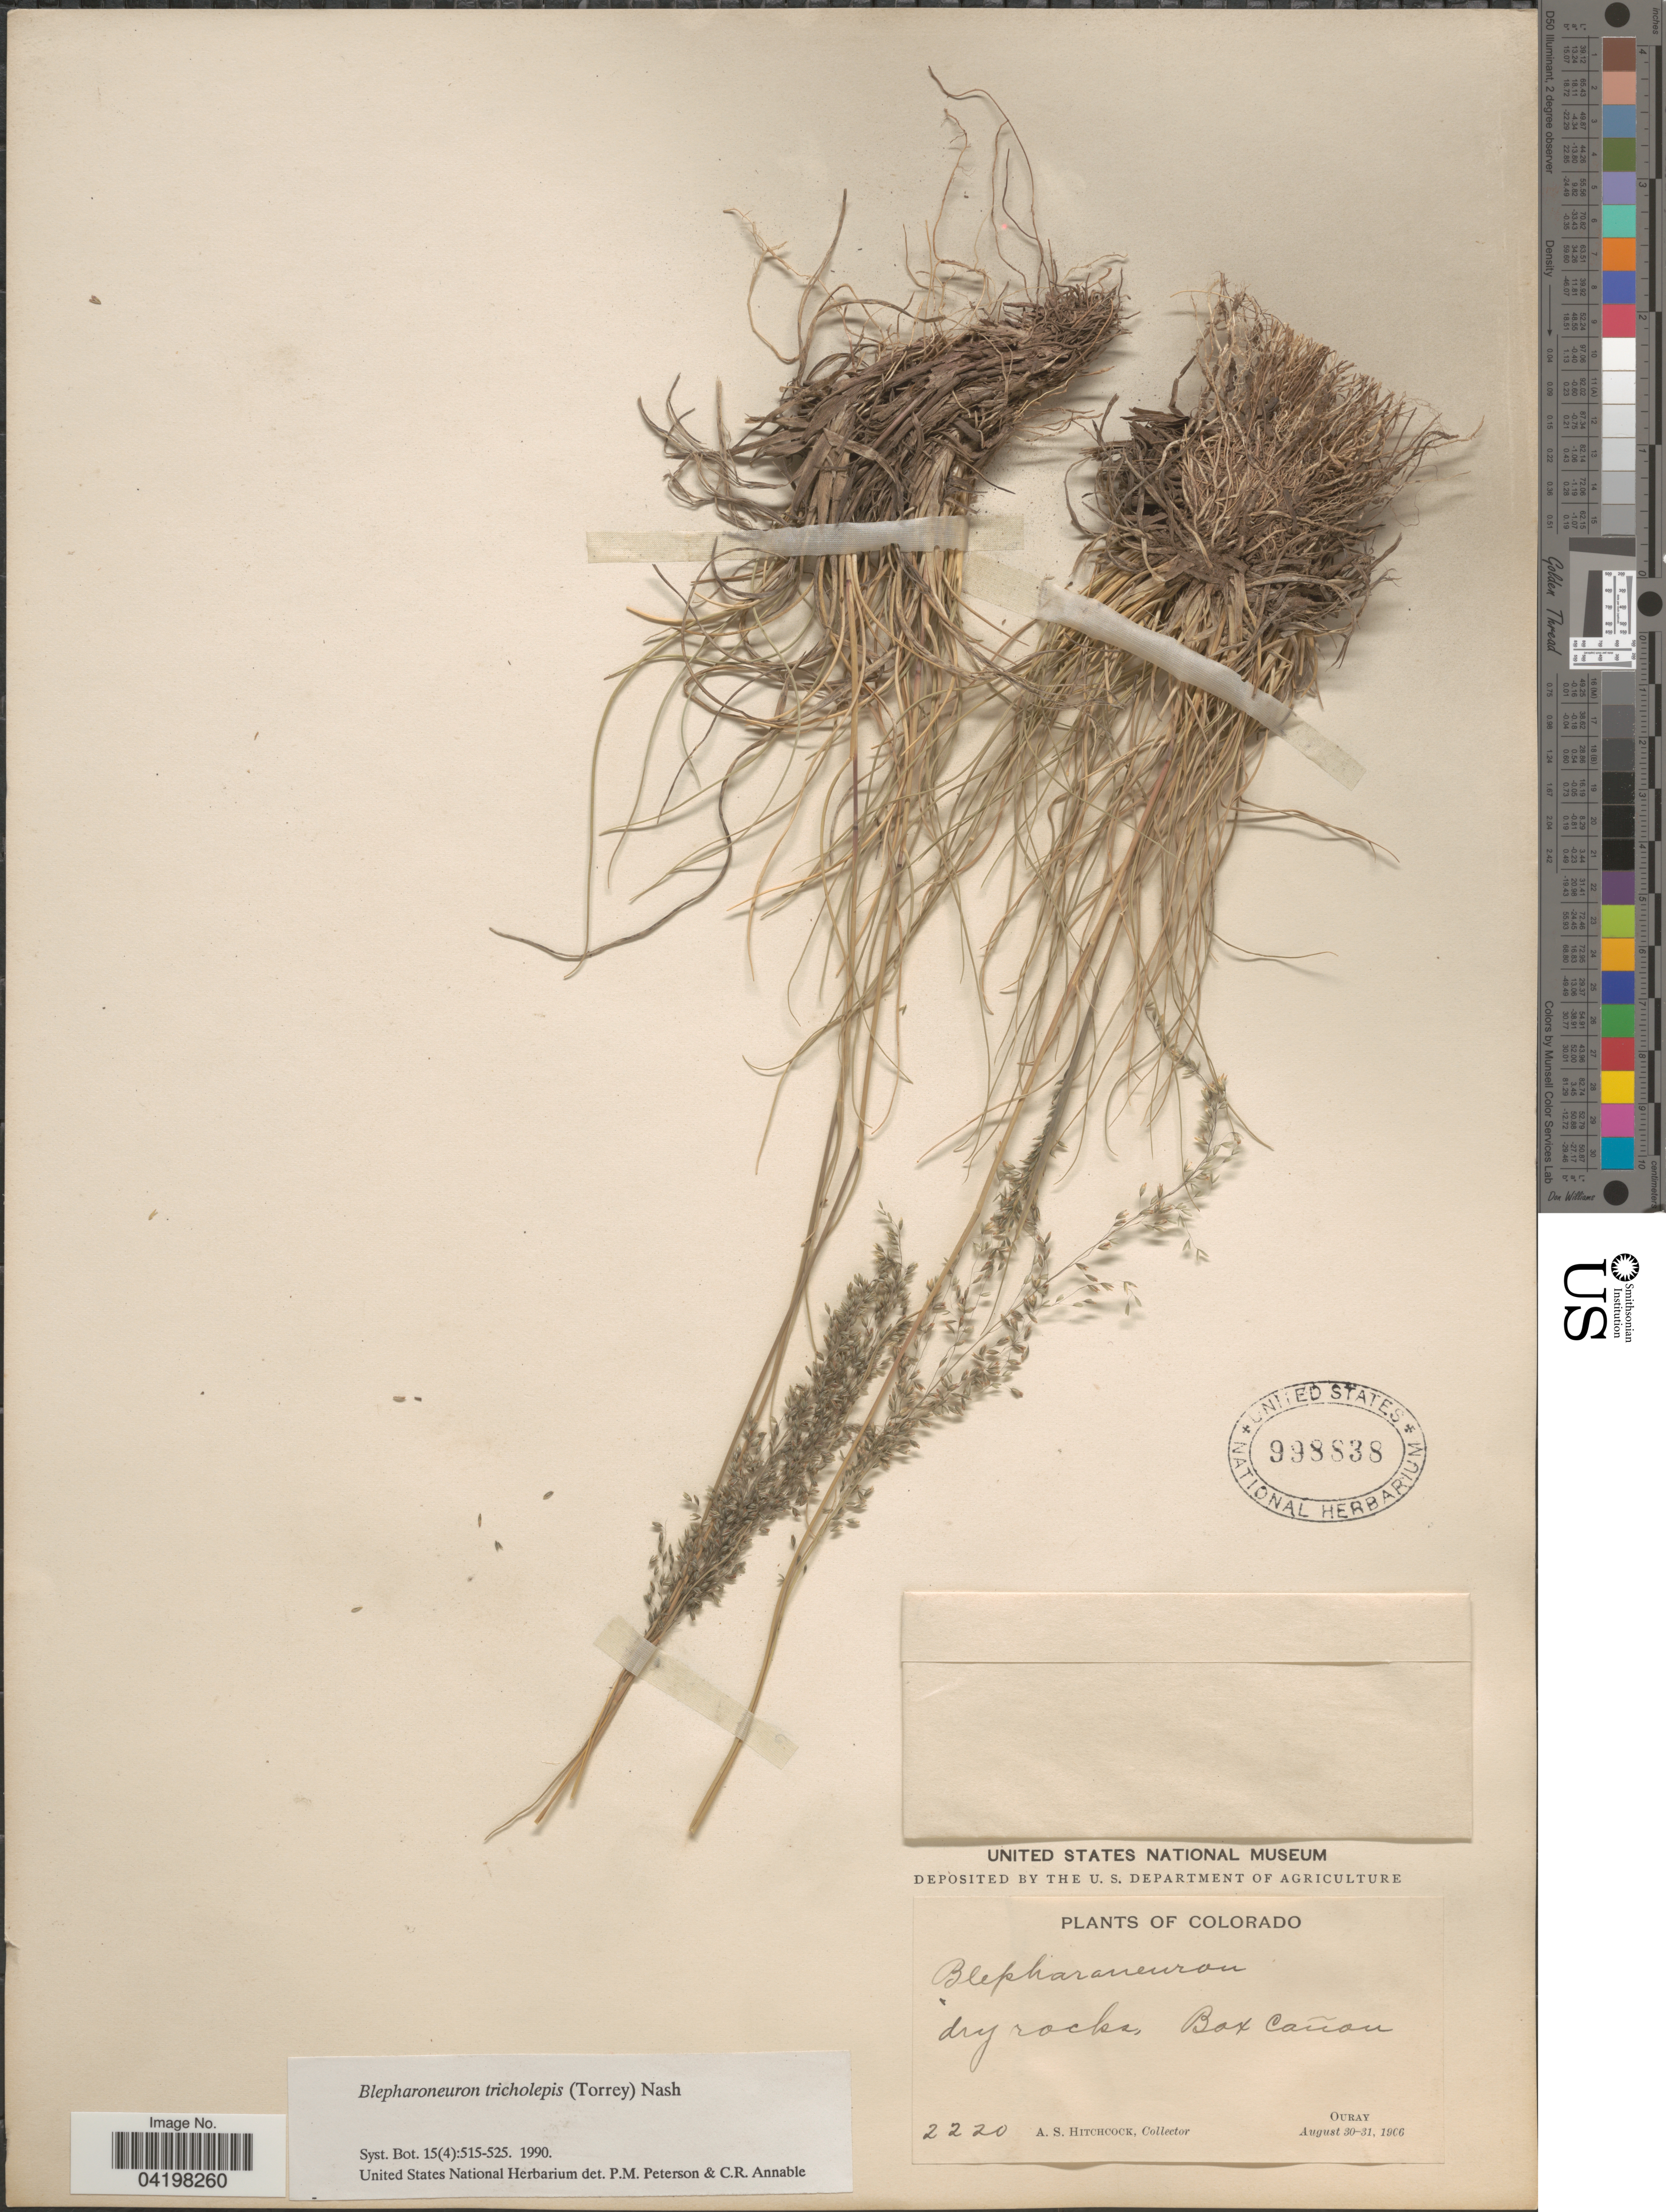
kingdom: Plantae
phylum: Tracheophyta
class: Liliopsida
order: Poales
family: Poaceae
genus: Muhlenbergia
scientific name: Muhlenbergia tricholepis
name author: (Torr.) Columbus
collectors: A. S. Hitchcock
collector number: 2220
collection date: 1906-08-30/1906-08-31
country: United States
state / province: Colorado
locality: Dry rocks, Box Cañon. Ouray.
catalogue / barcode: US 998838